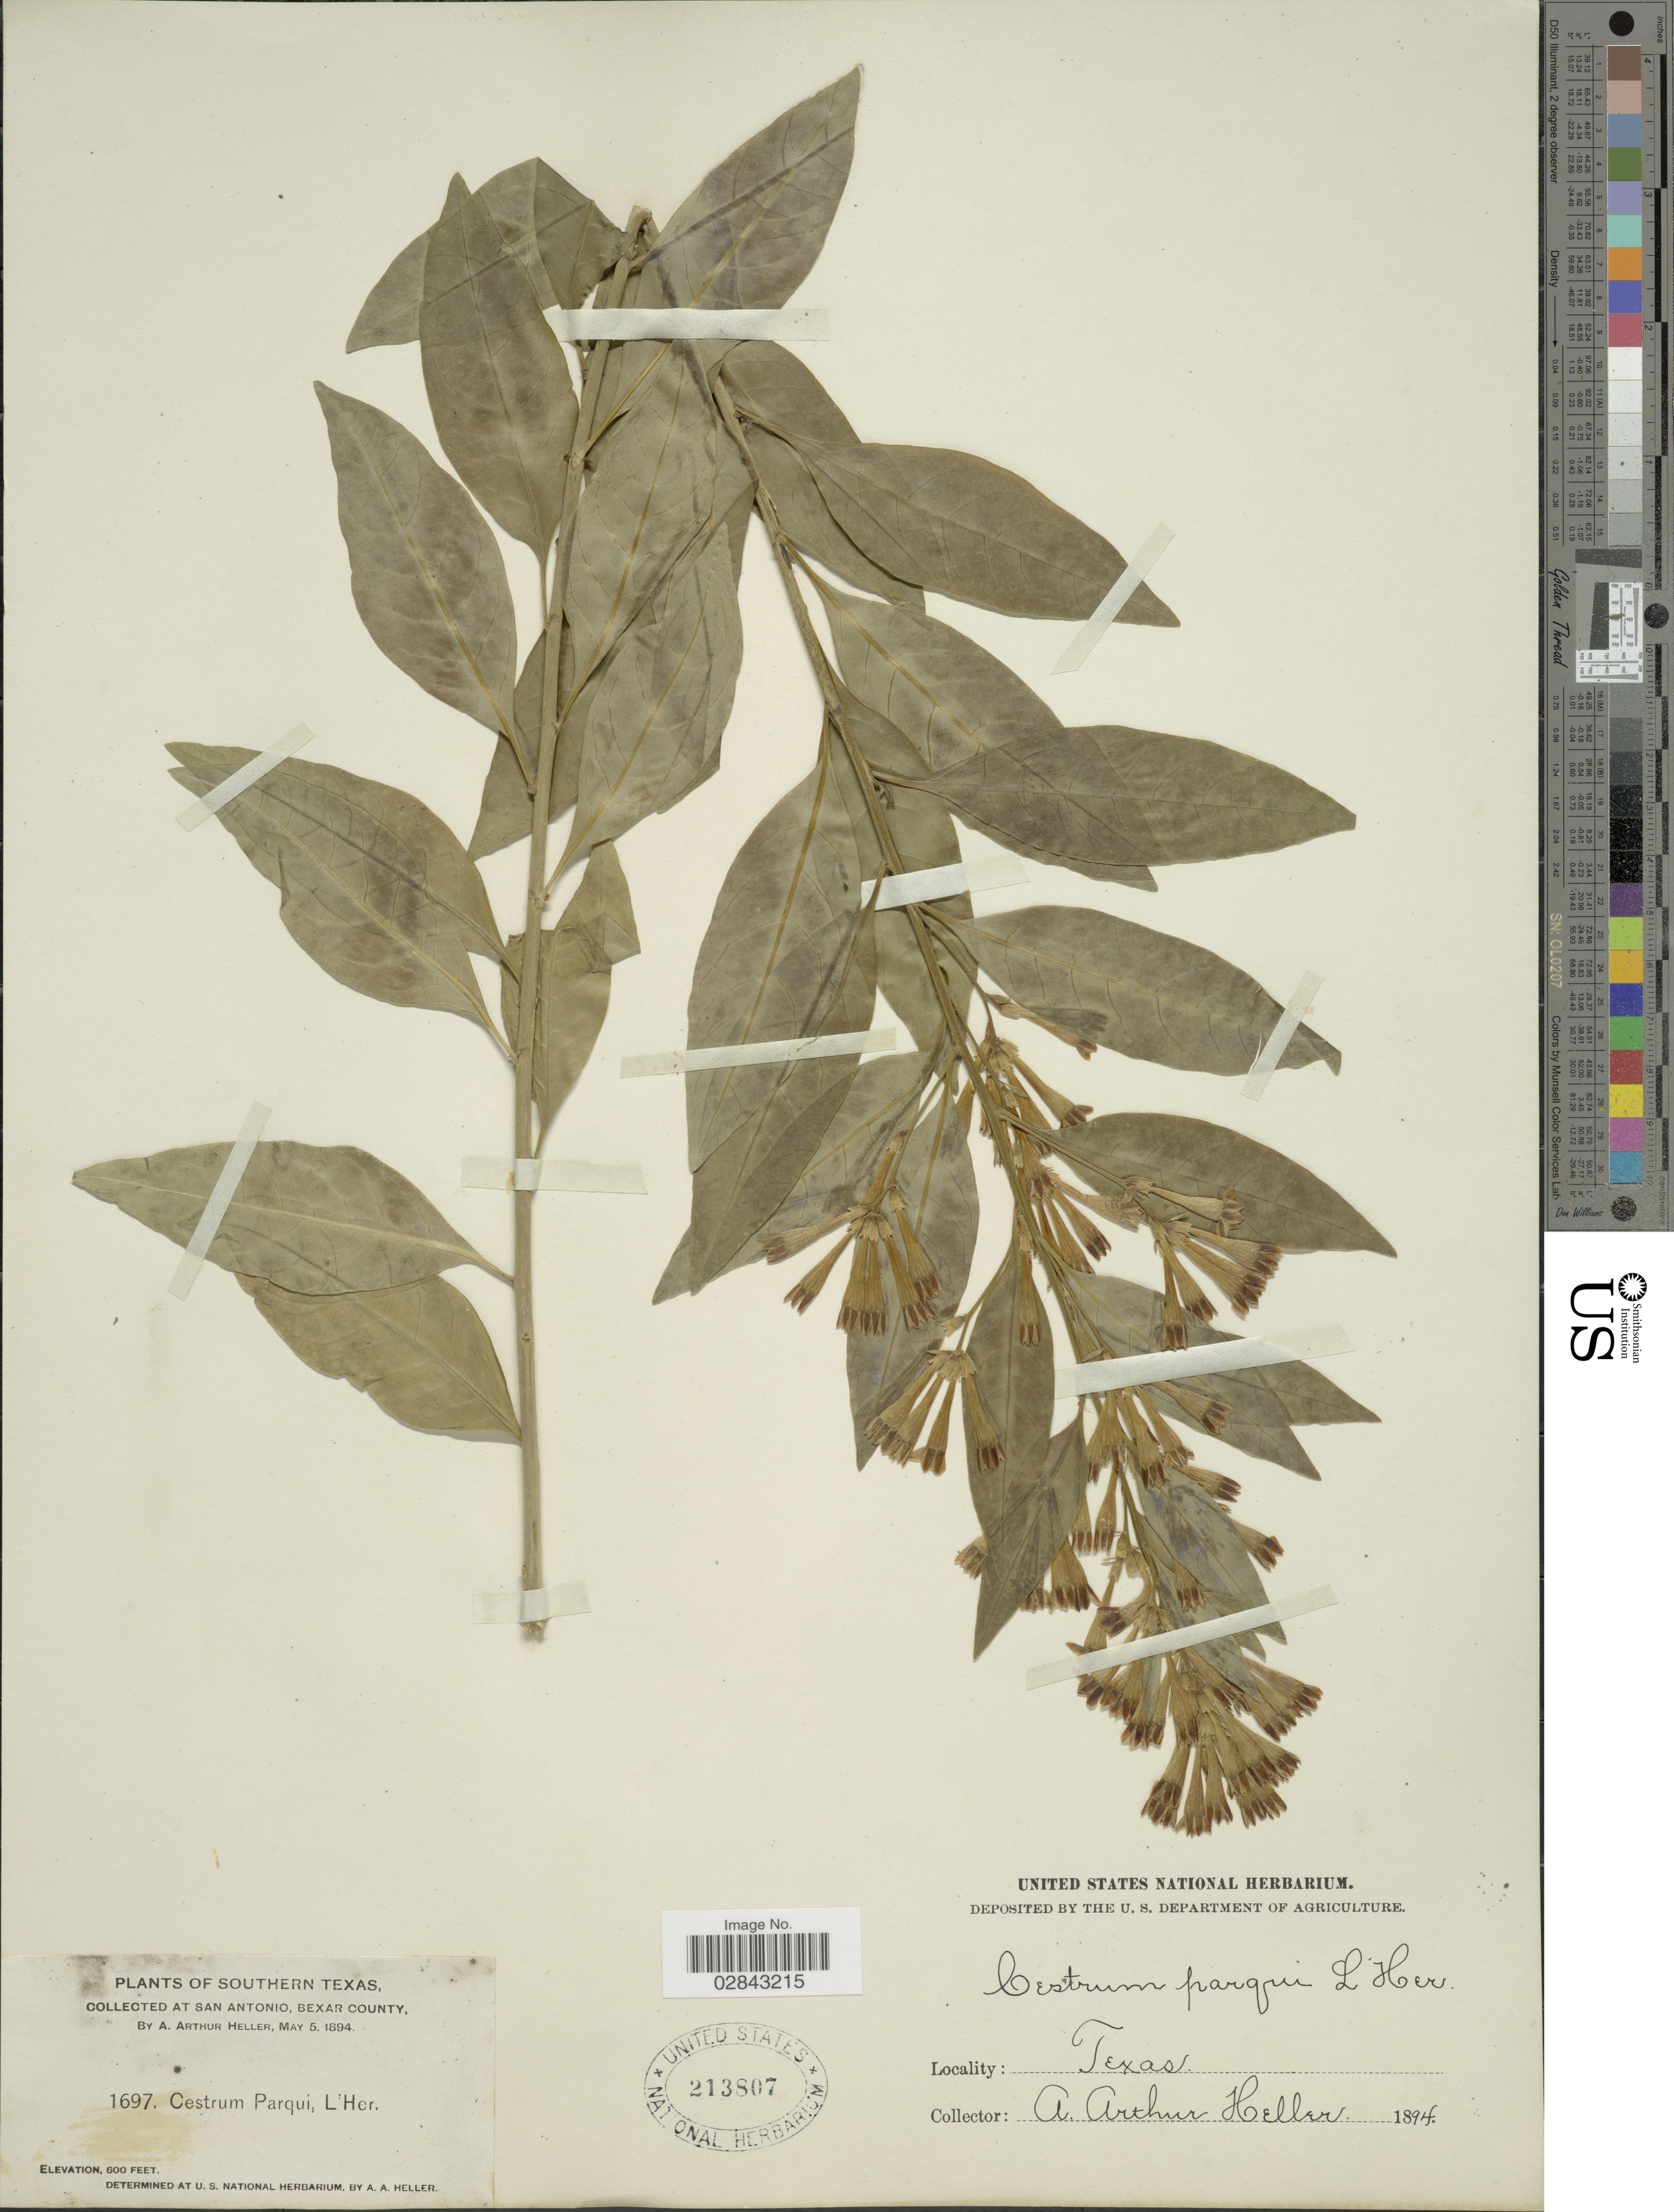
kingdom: Plantae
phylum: Tracheophyta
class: Magnoliopsida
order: Solanales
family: Solanaceae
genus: Cestrum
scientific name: Cestrum parqui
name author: L'Hér.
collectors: A. A. Heller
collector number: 1697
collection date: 1894-05-05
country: United States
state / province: Texas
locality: Southern Texas, San Antonio, Bexar County.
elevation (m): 183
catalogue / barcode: US 213807